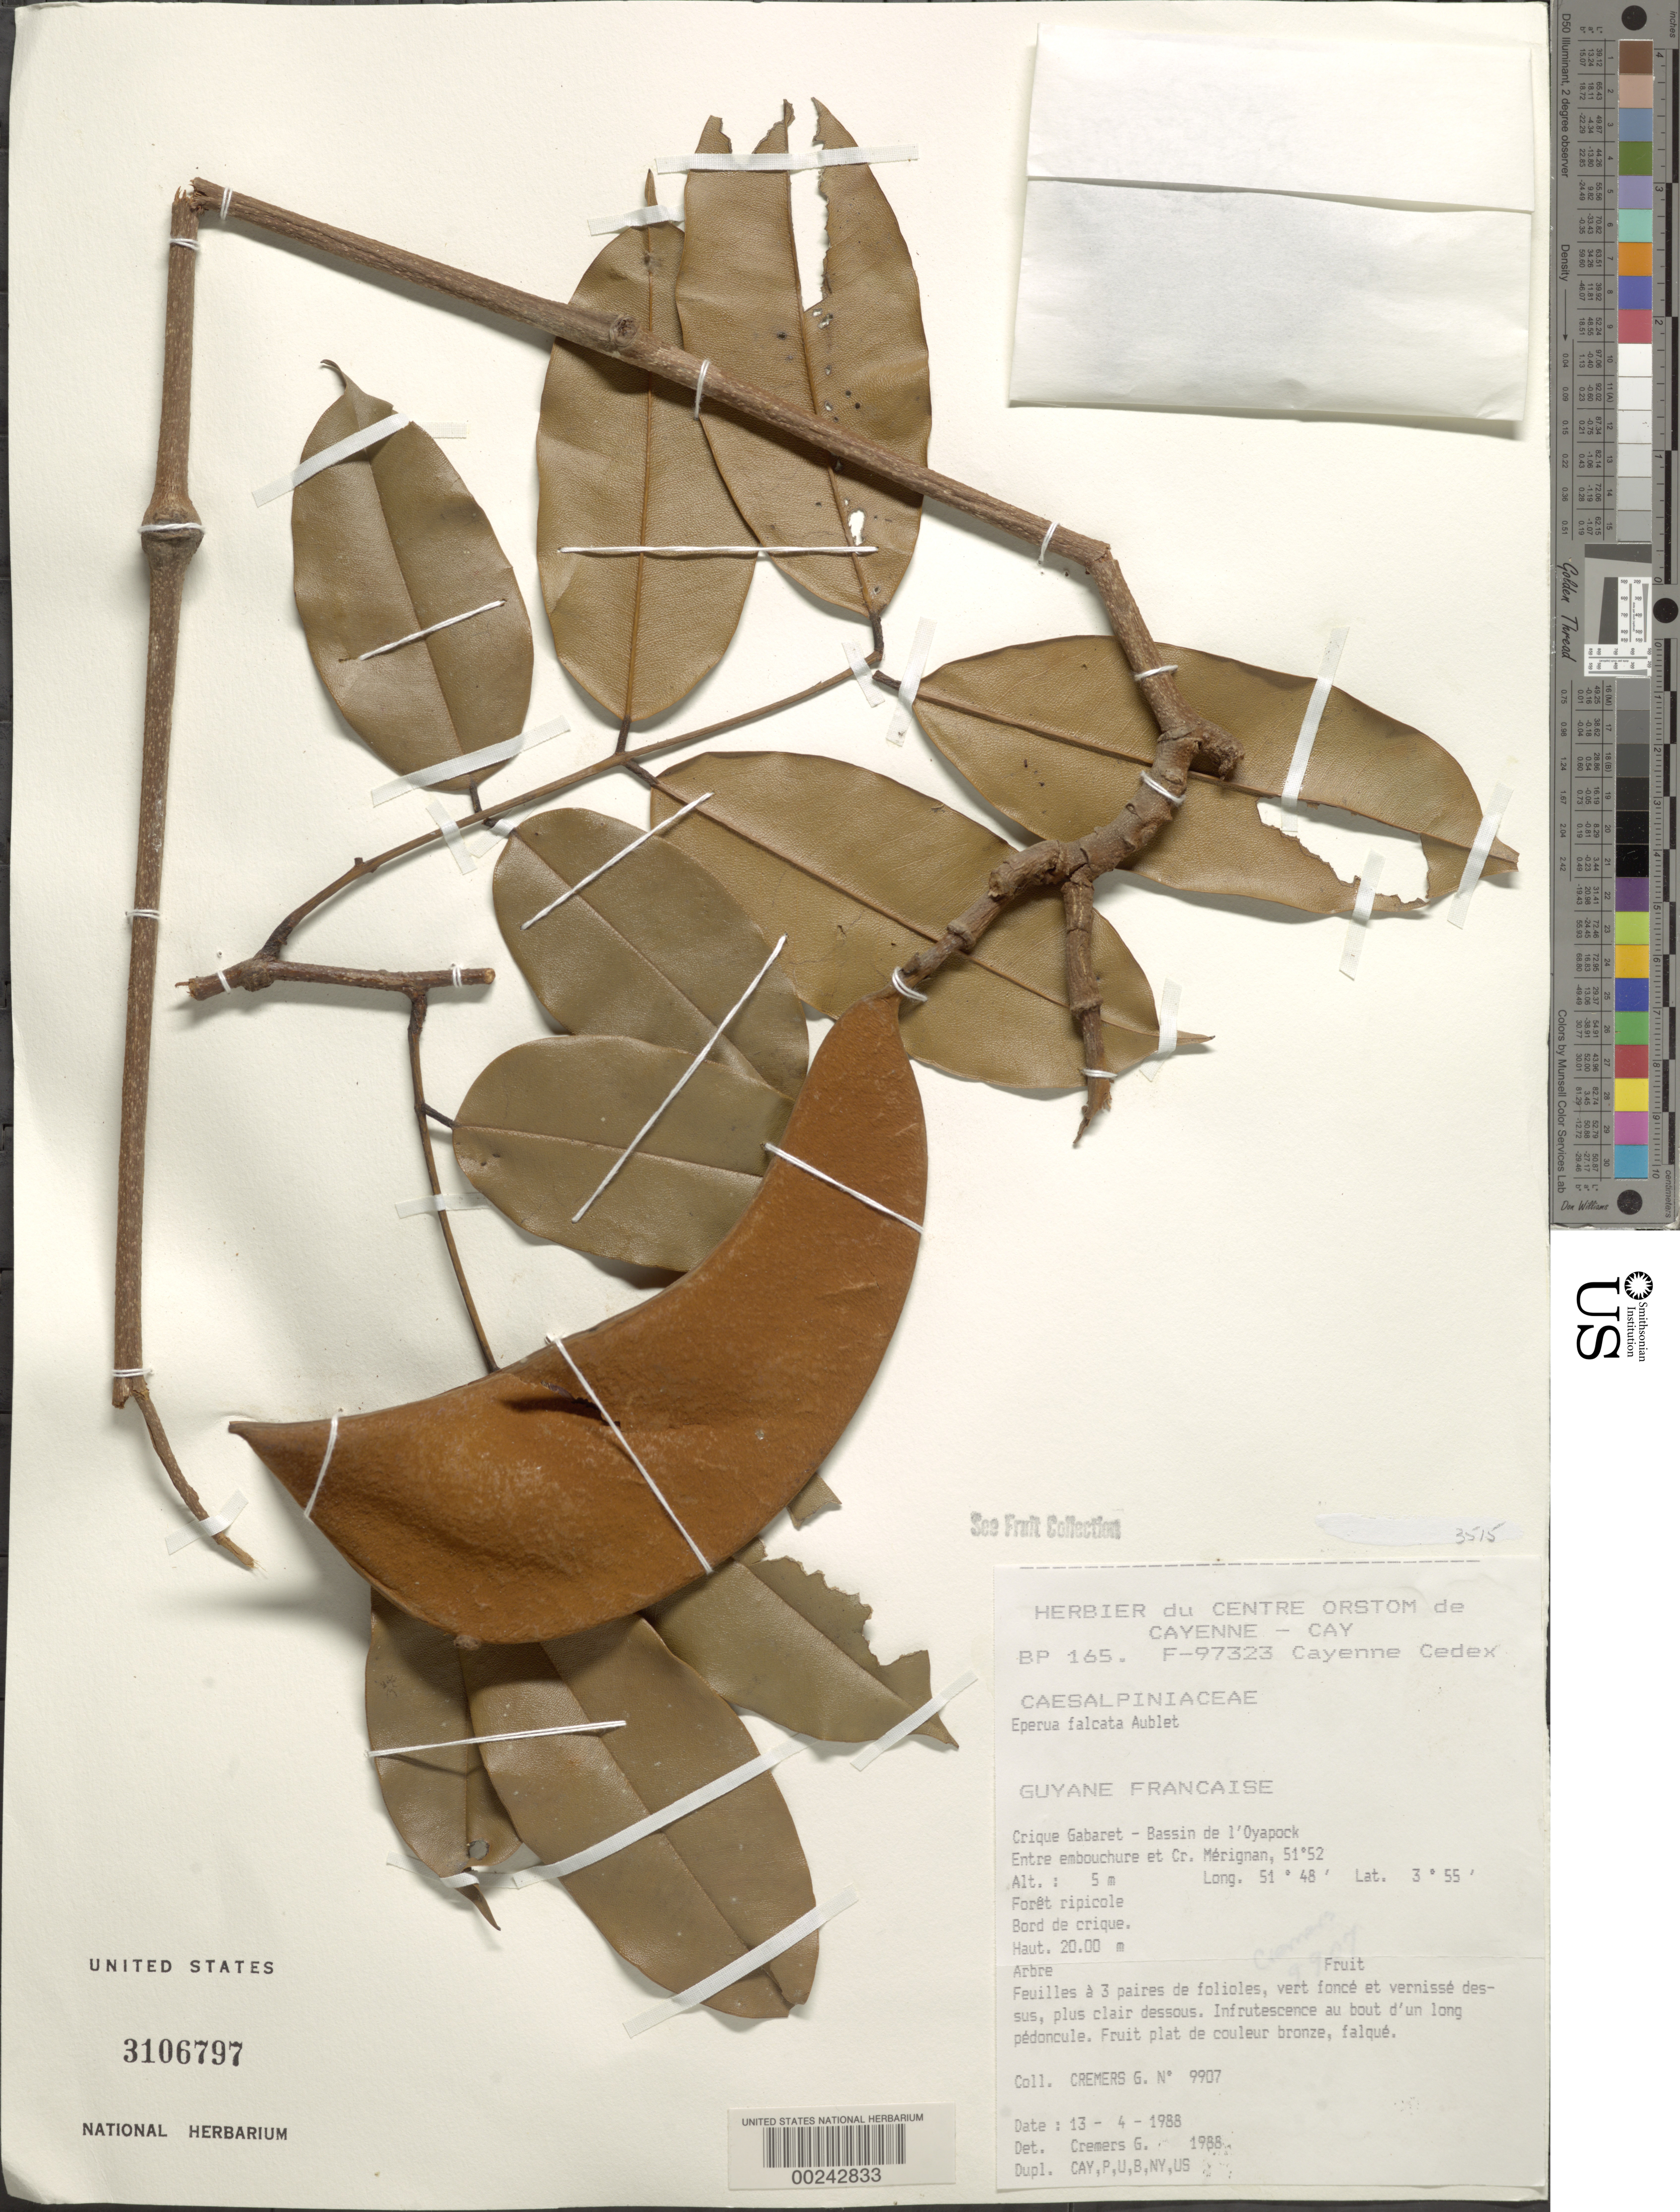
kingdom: Plantae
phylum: Tracheophyta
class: Magnoliopsida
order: Fabales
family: Fabaceae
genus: Eperua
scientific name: Eperua rubiginosa var. rubiginosa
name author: Miq.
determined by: Fortes, E. A.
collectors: G. Cremers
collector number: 9907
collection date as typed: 13 Apr 1988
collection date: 1988-04-13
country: French Guiana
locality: Crique gabaret - bassin de l'oyapock; between mouth and cr. merignan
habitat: Forest (ripicole), edge of creek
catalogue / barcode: US 3106797